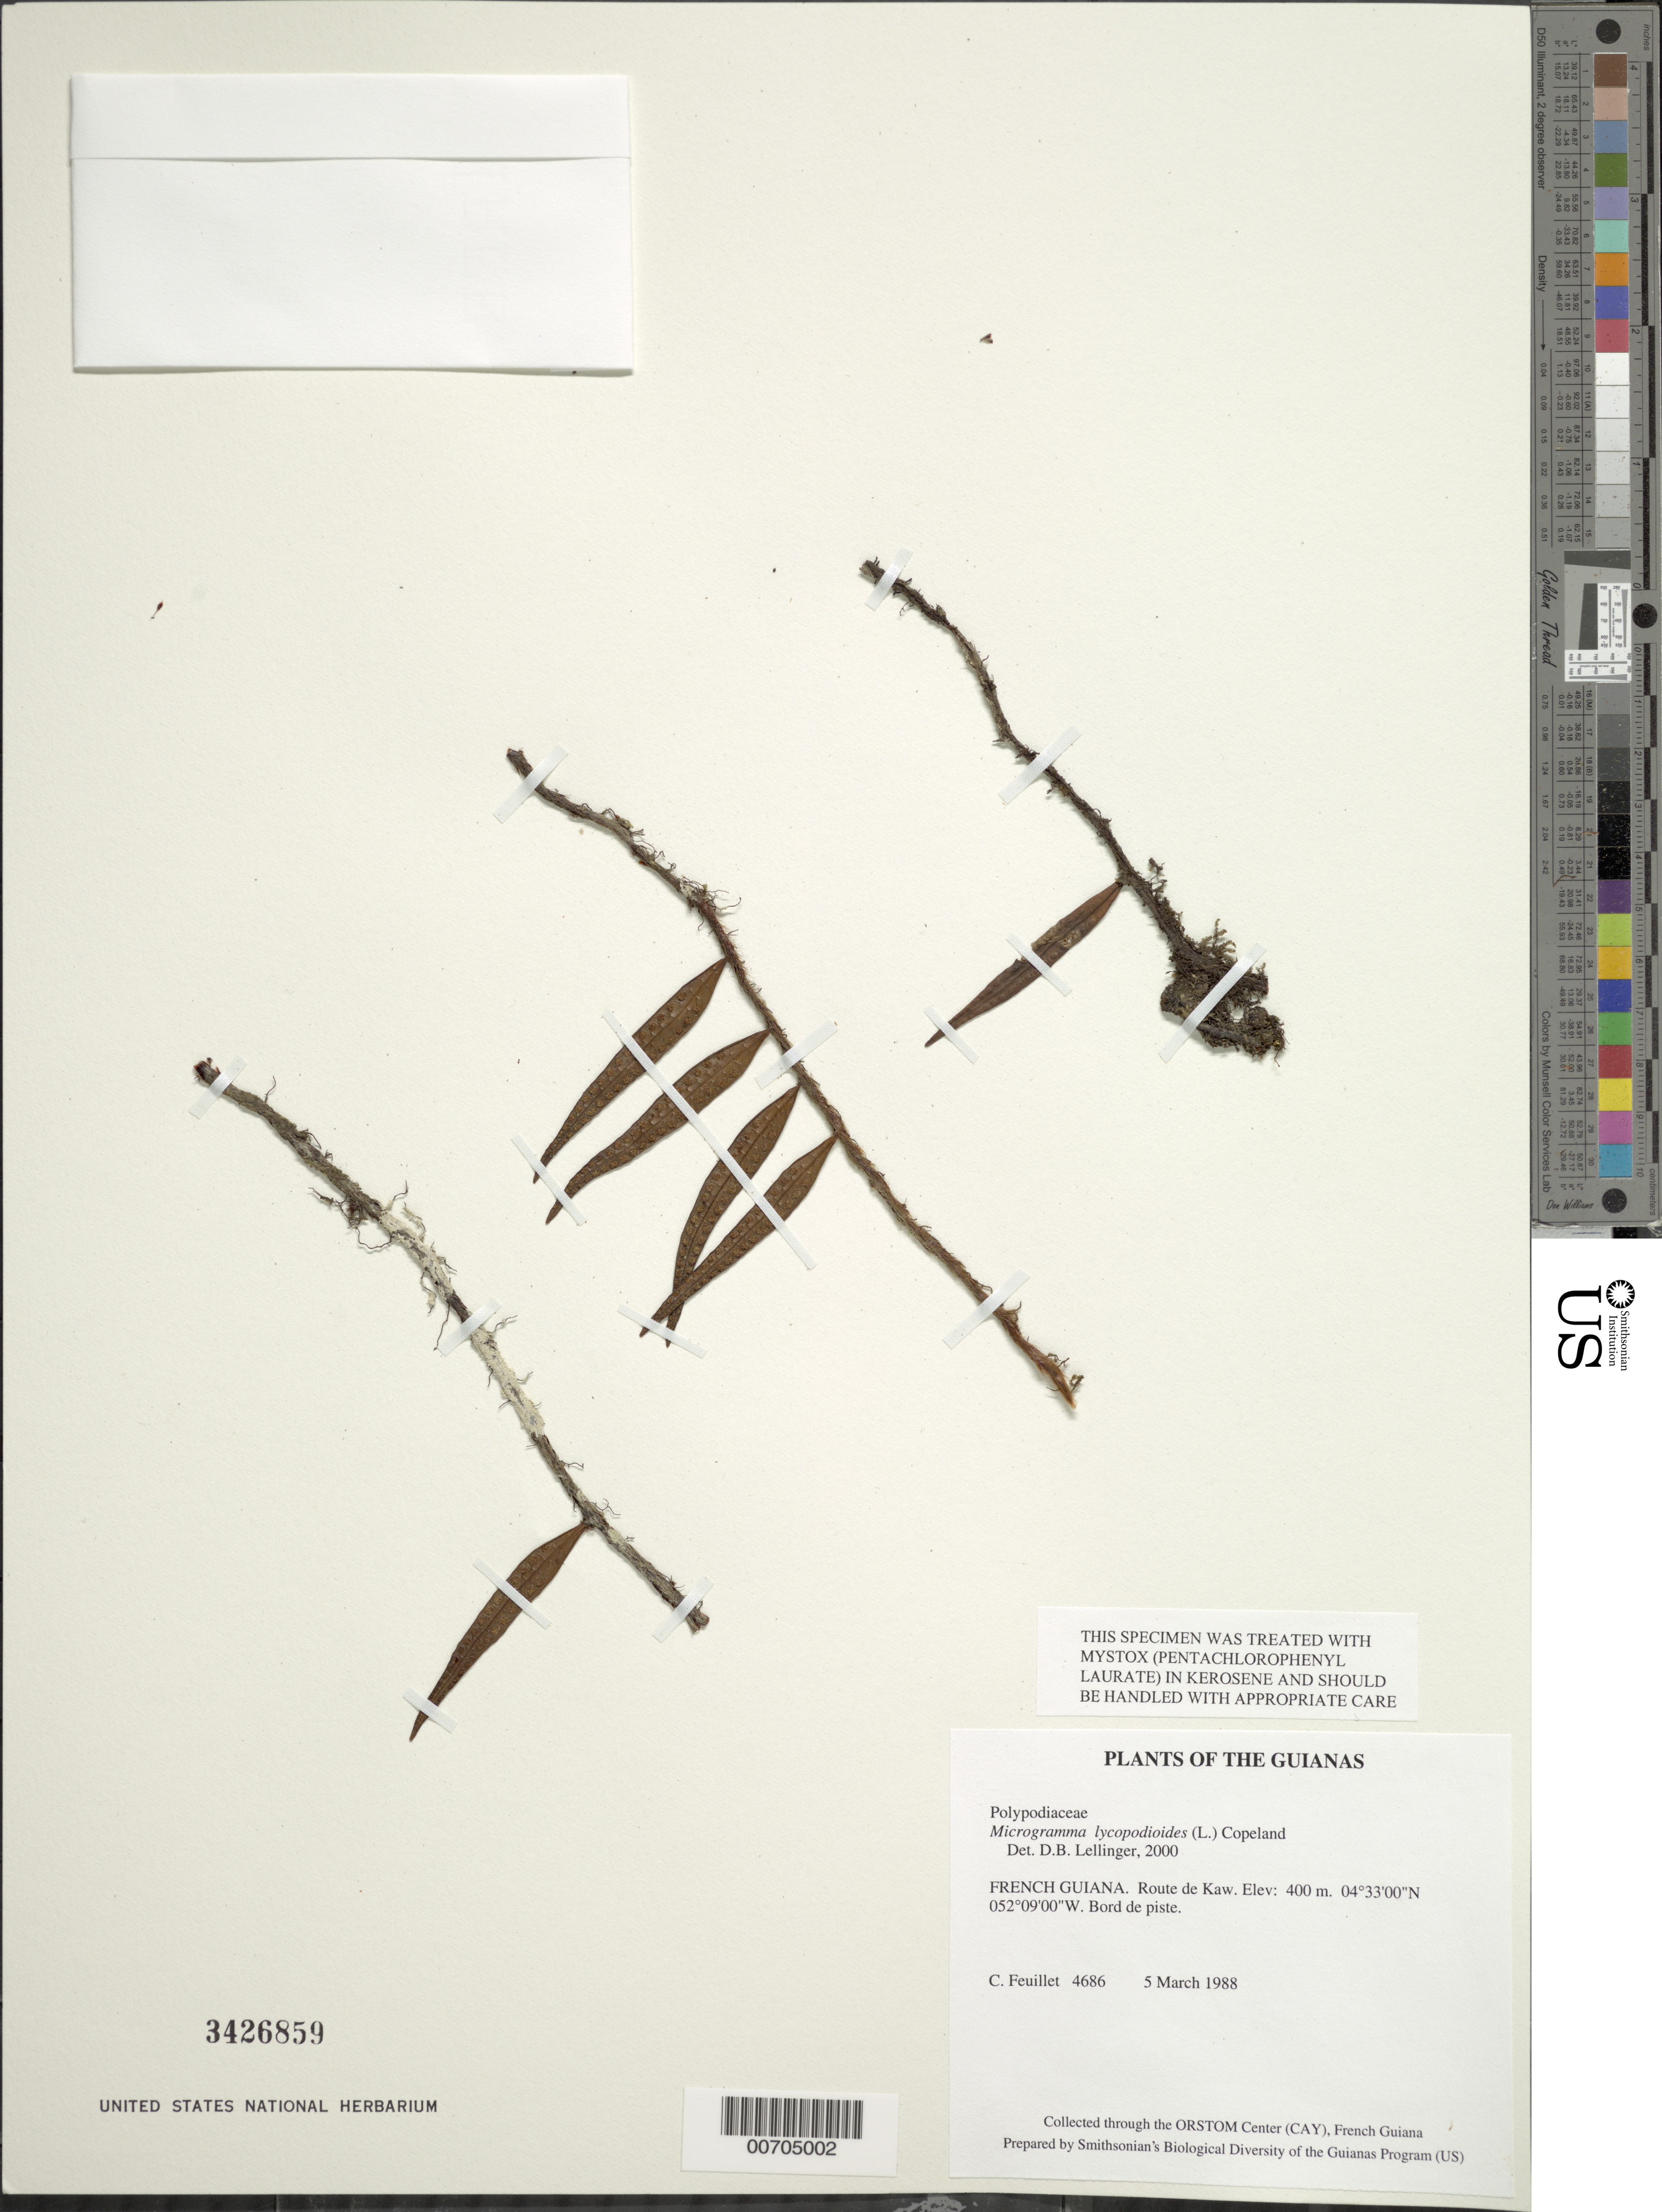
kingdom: Plantae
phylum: Tracheophyta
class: Polypodiopsida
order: Polypodiales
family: Polypodiaceae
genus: Microgramma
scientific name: Microgramma lycopodioides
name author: (L.) Copel.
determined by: Lellinger, David B., (BOT), Smithsonian Institution - National Museum of Natural History (UNITED STATES)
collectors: C. Feuillet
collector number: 4686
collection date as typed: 5 Mar 1988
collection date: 1988-03-05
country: French Guiana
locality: Route de Kaw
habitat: Bord de piste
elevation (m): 400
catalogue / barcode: US 3426859